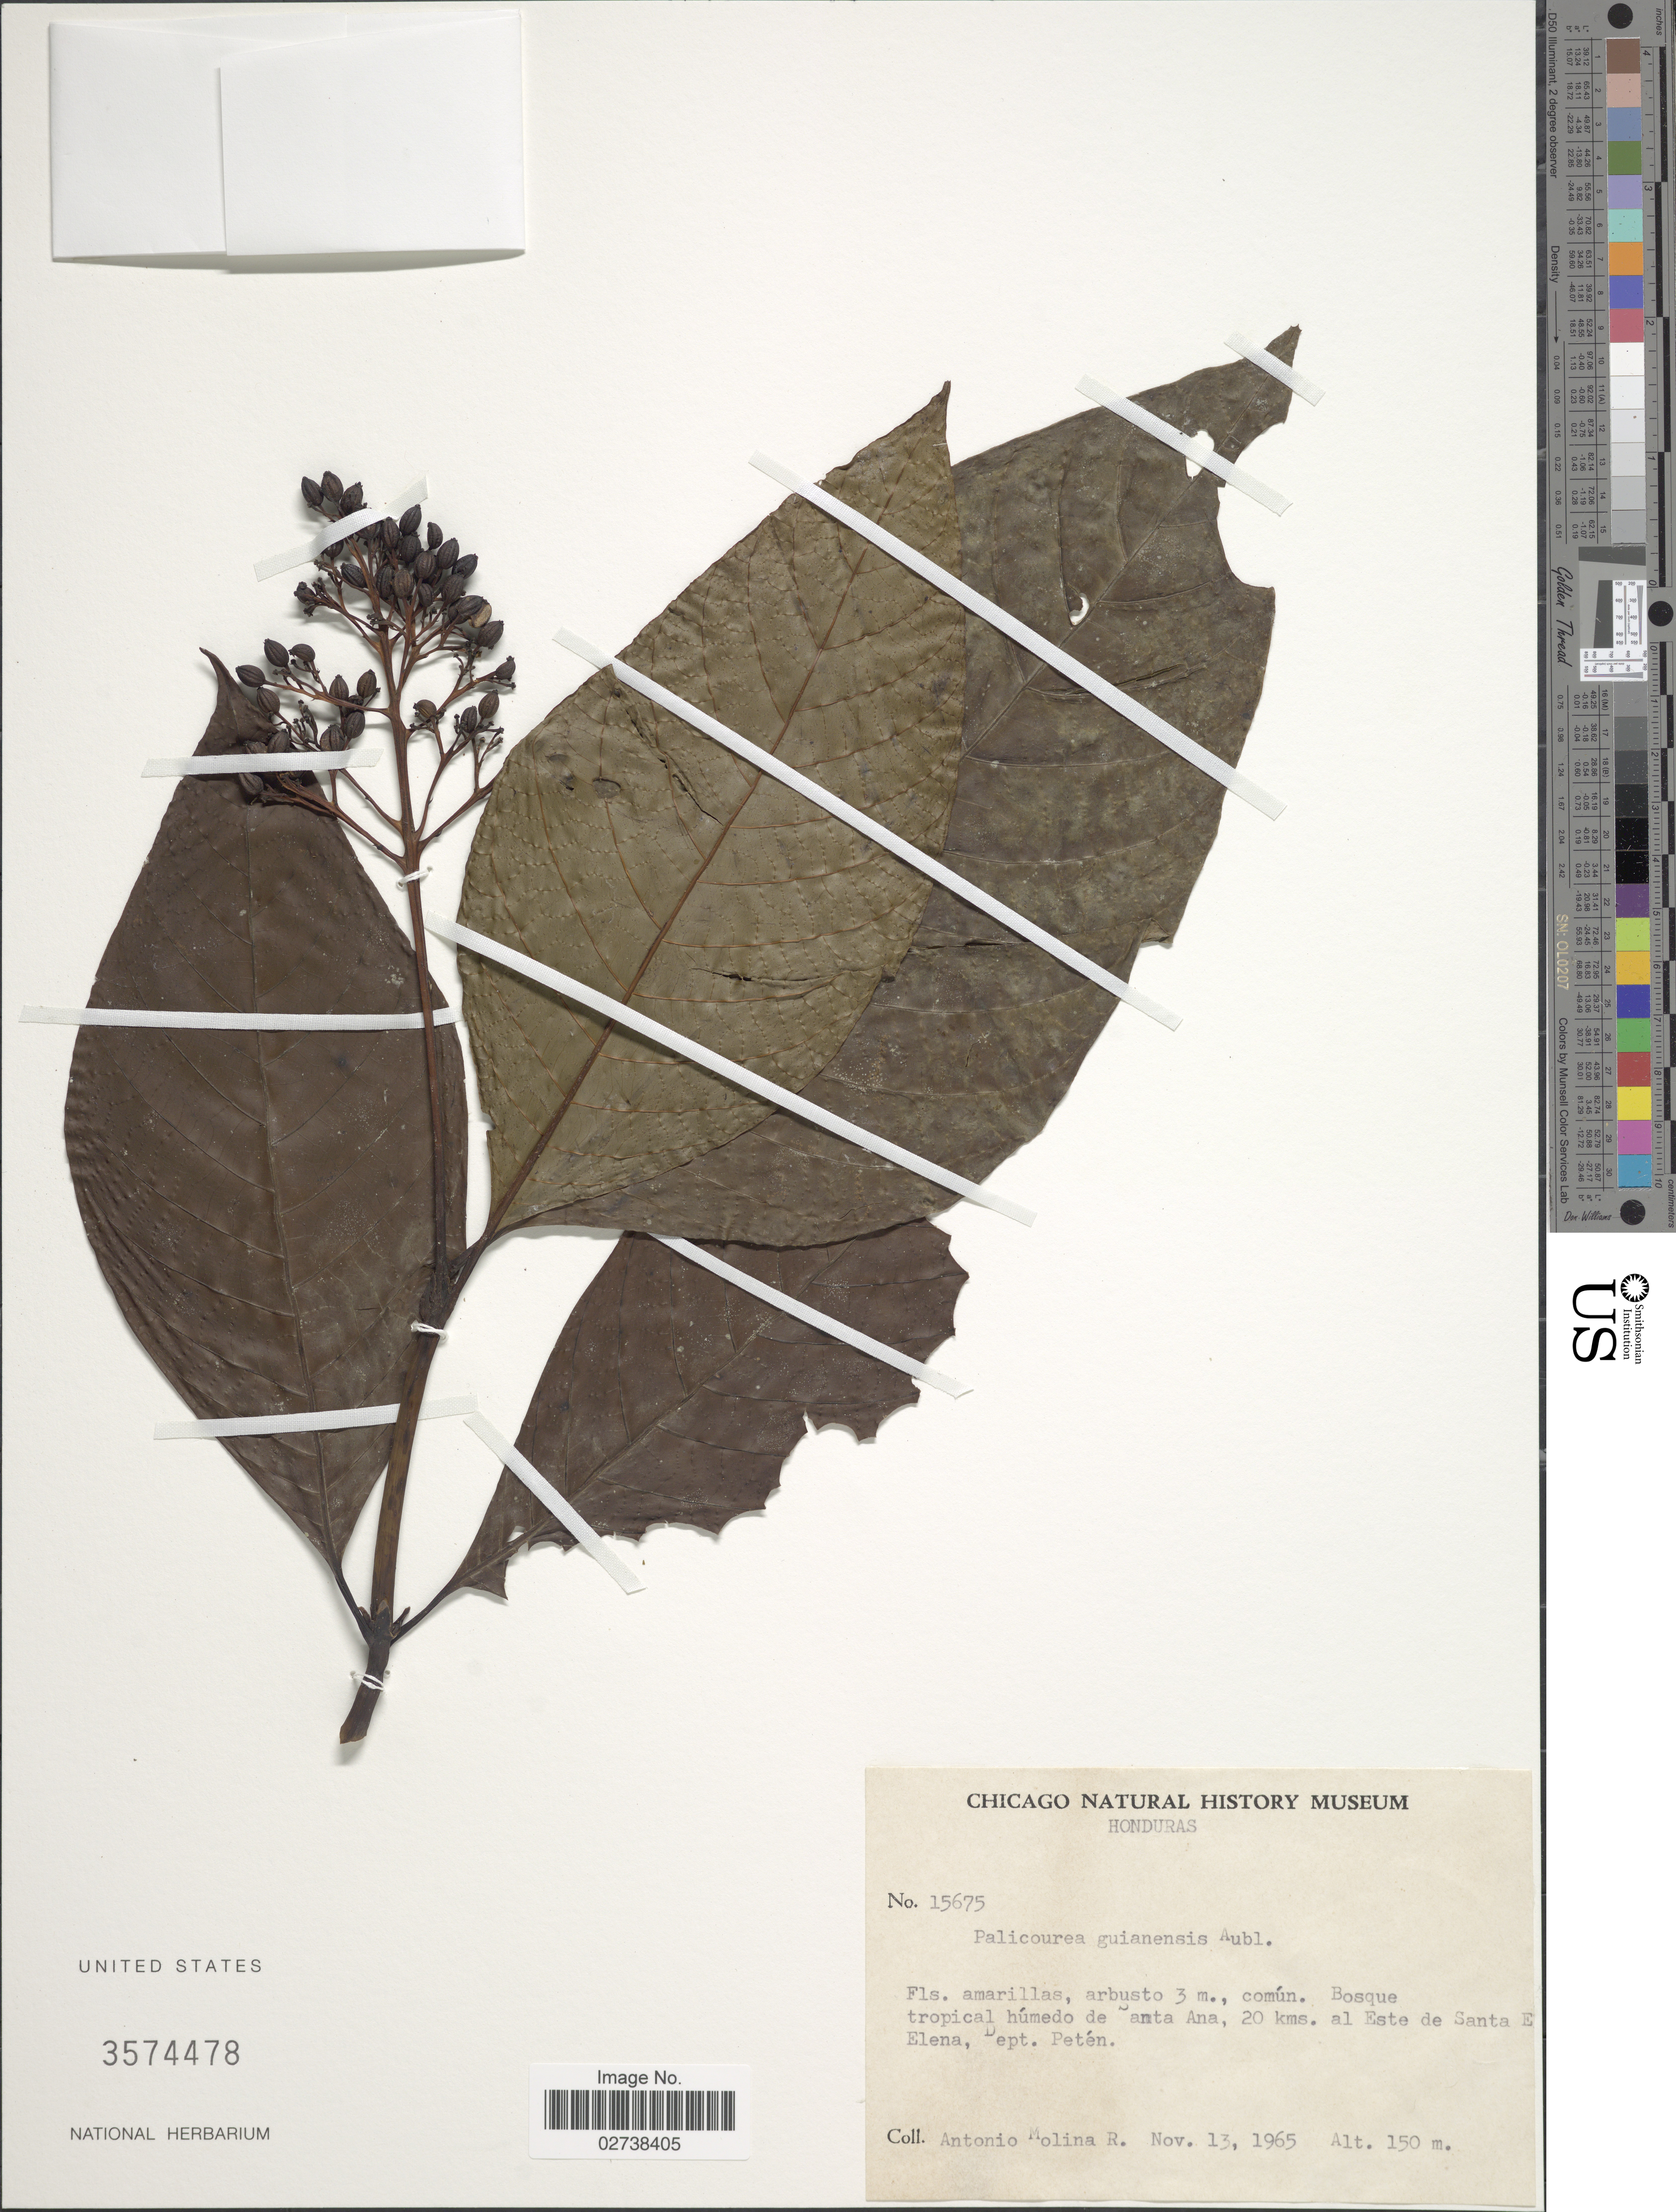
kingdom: Plantae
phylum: Tracheophyta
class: Magnoliopsida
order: Gentianales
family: Rubiaceae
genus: Palicourea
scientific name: Palicourea guianensis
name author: Aubl.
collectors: A. Molina R.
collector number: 15675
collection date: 1965-11-13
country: Honduras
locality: Bosque tropical humedo de Santa Ana, 20 kms. al Este de Santa Elena, Dept. Peten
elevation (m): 150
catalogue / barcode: US 3574478